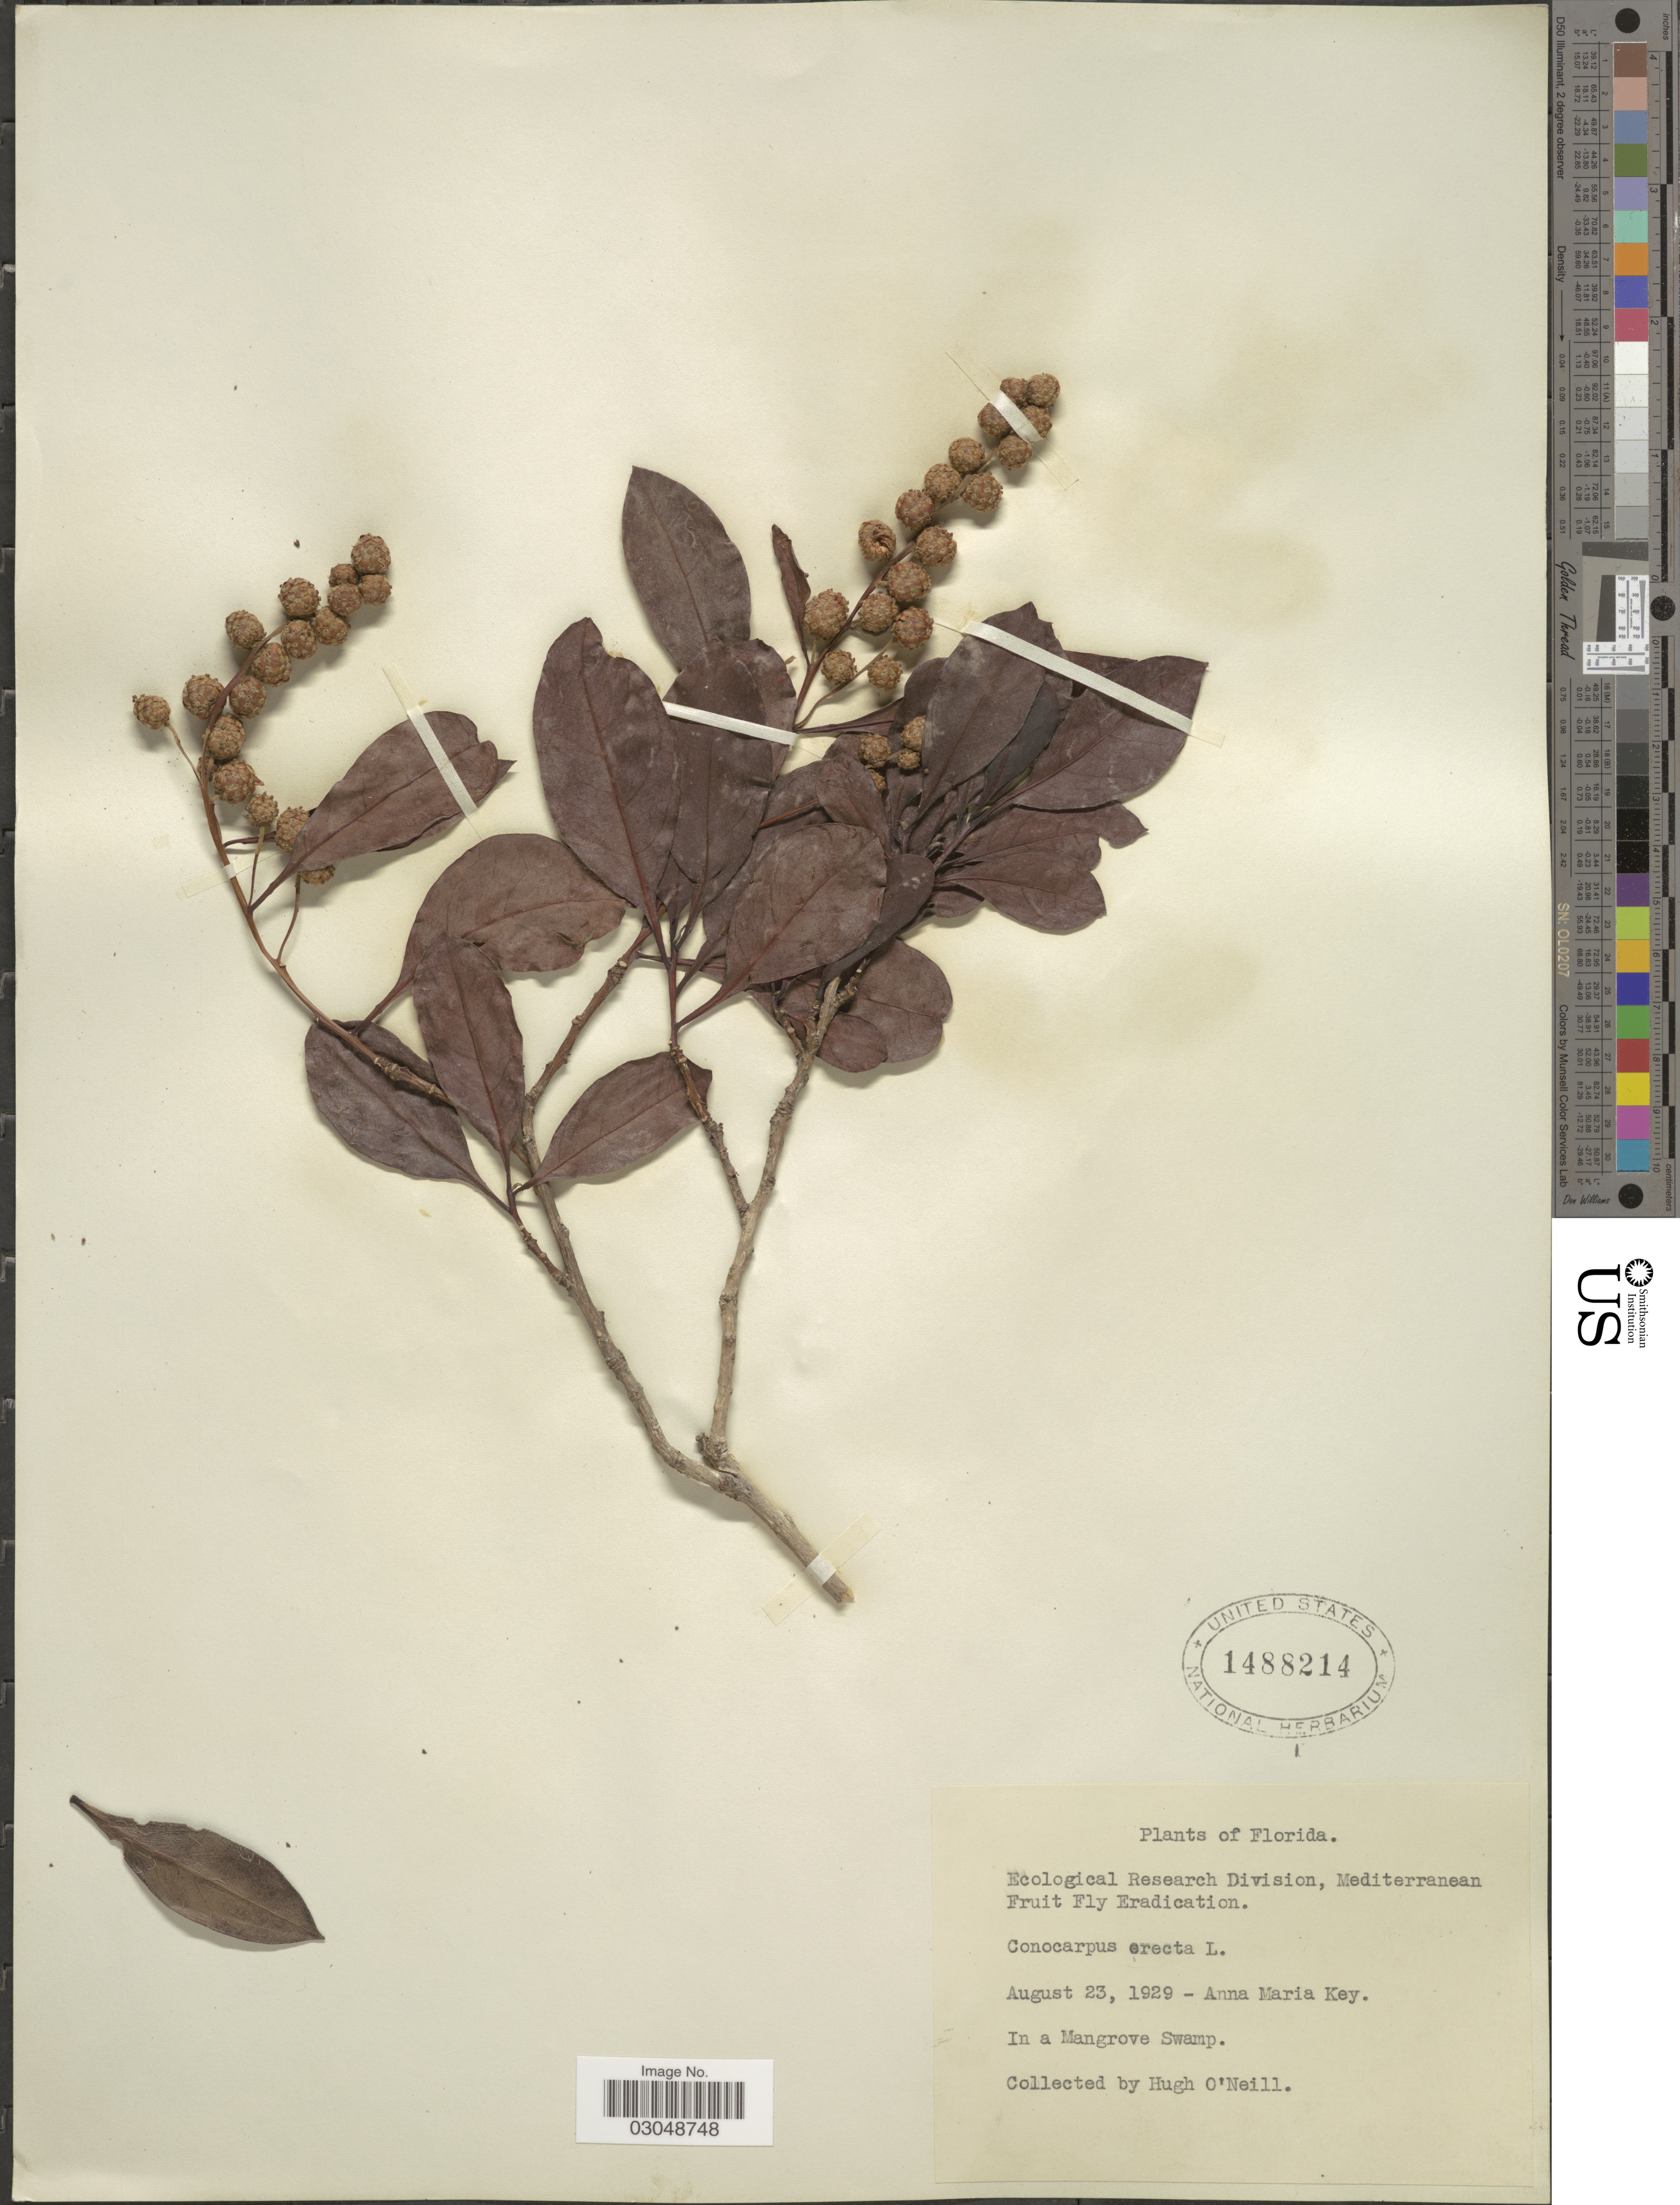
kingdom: Plantae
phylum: Tracheophyta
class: Magnoliopsida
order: Myrtales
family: Combretaceae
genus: Conocarpus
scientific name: Conocarpus erectus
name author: L.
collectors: H. O'Neill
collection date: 1929-08-23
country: United States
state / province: Florida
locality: Anna Maria Key. In a Mangrove Swamp.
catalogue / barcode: US 1488214